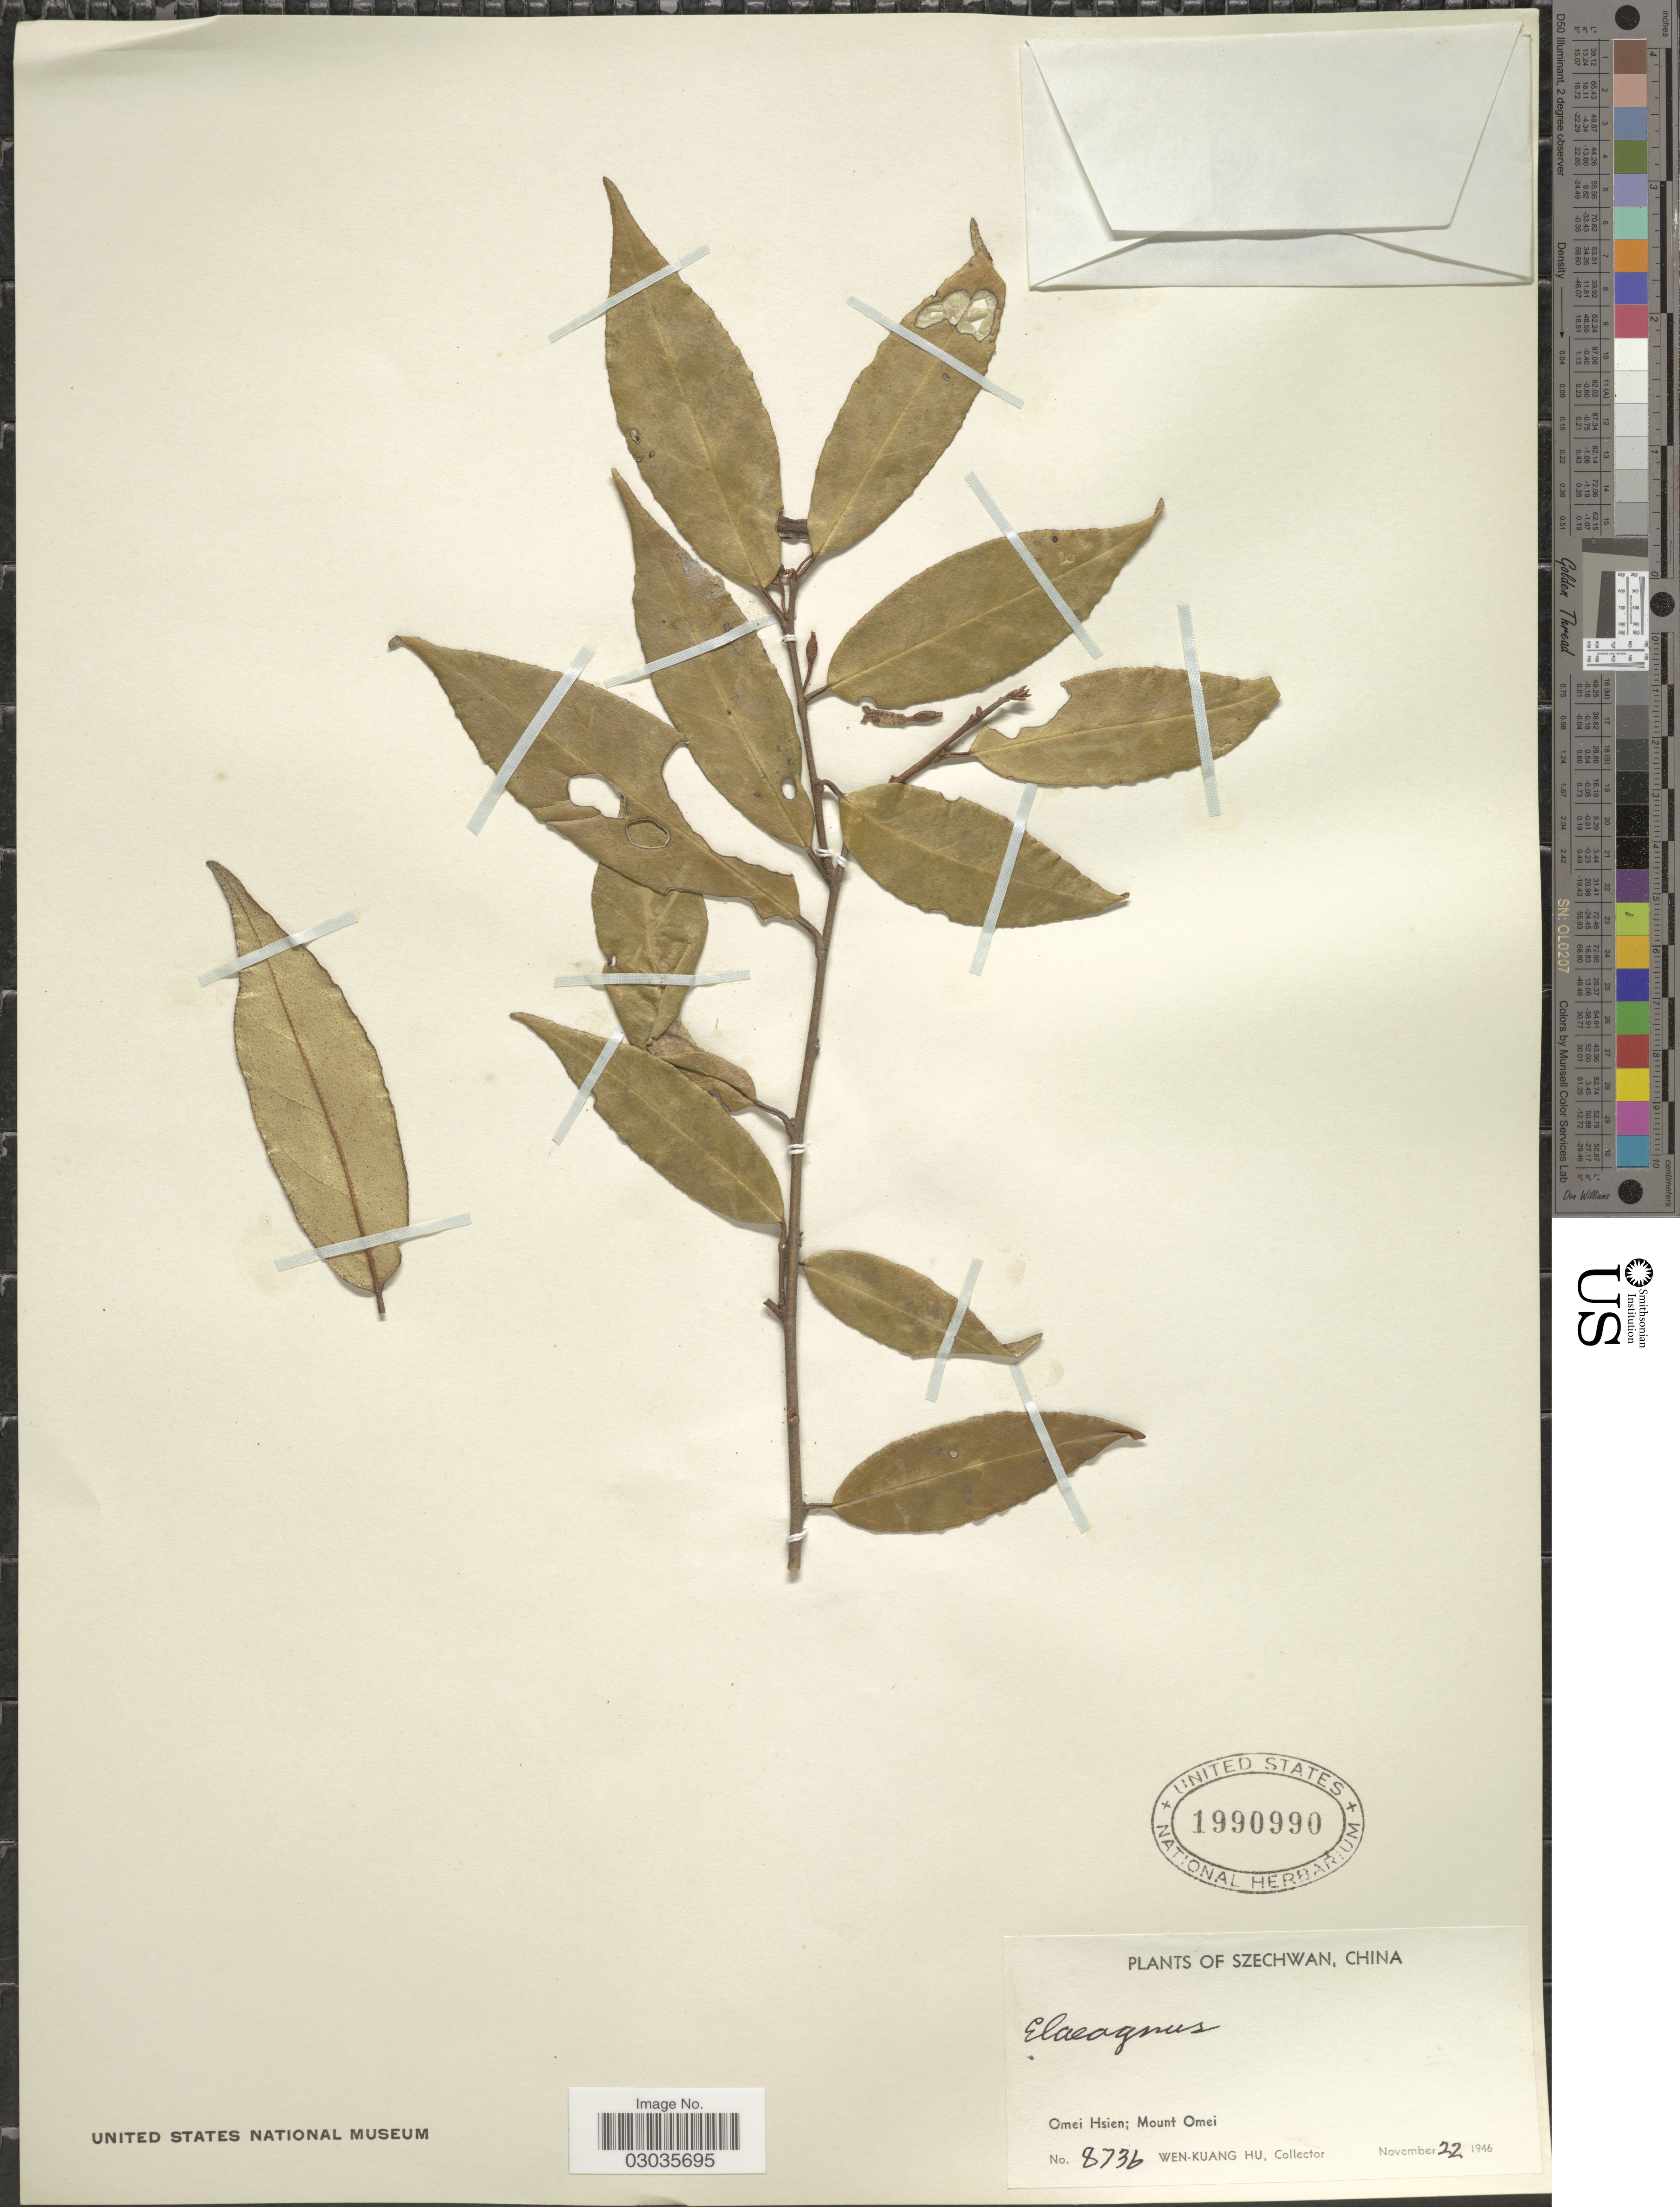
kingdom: Plantae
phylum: Tracheophyta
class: Magnoliopsida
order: Rosales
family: Elaeagnaceae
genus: Elaeagnus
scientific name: Elaeagnus sp.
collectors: W. K. Hu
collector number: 8736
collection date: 1946-11-22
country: China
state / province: Sichuan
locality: Szechwan. Omei Hsien; Mount Omei.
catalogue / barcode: US 1990990